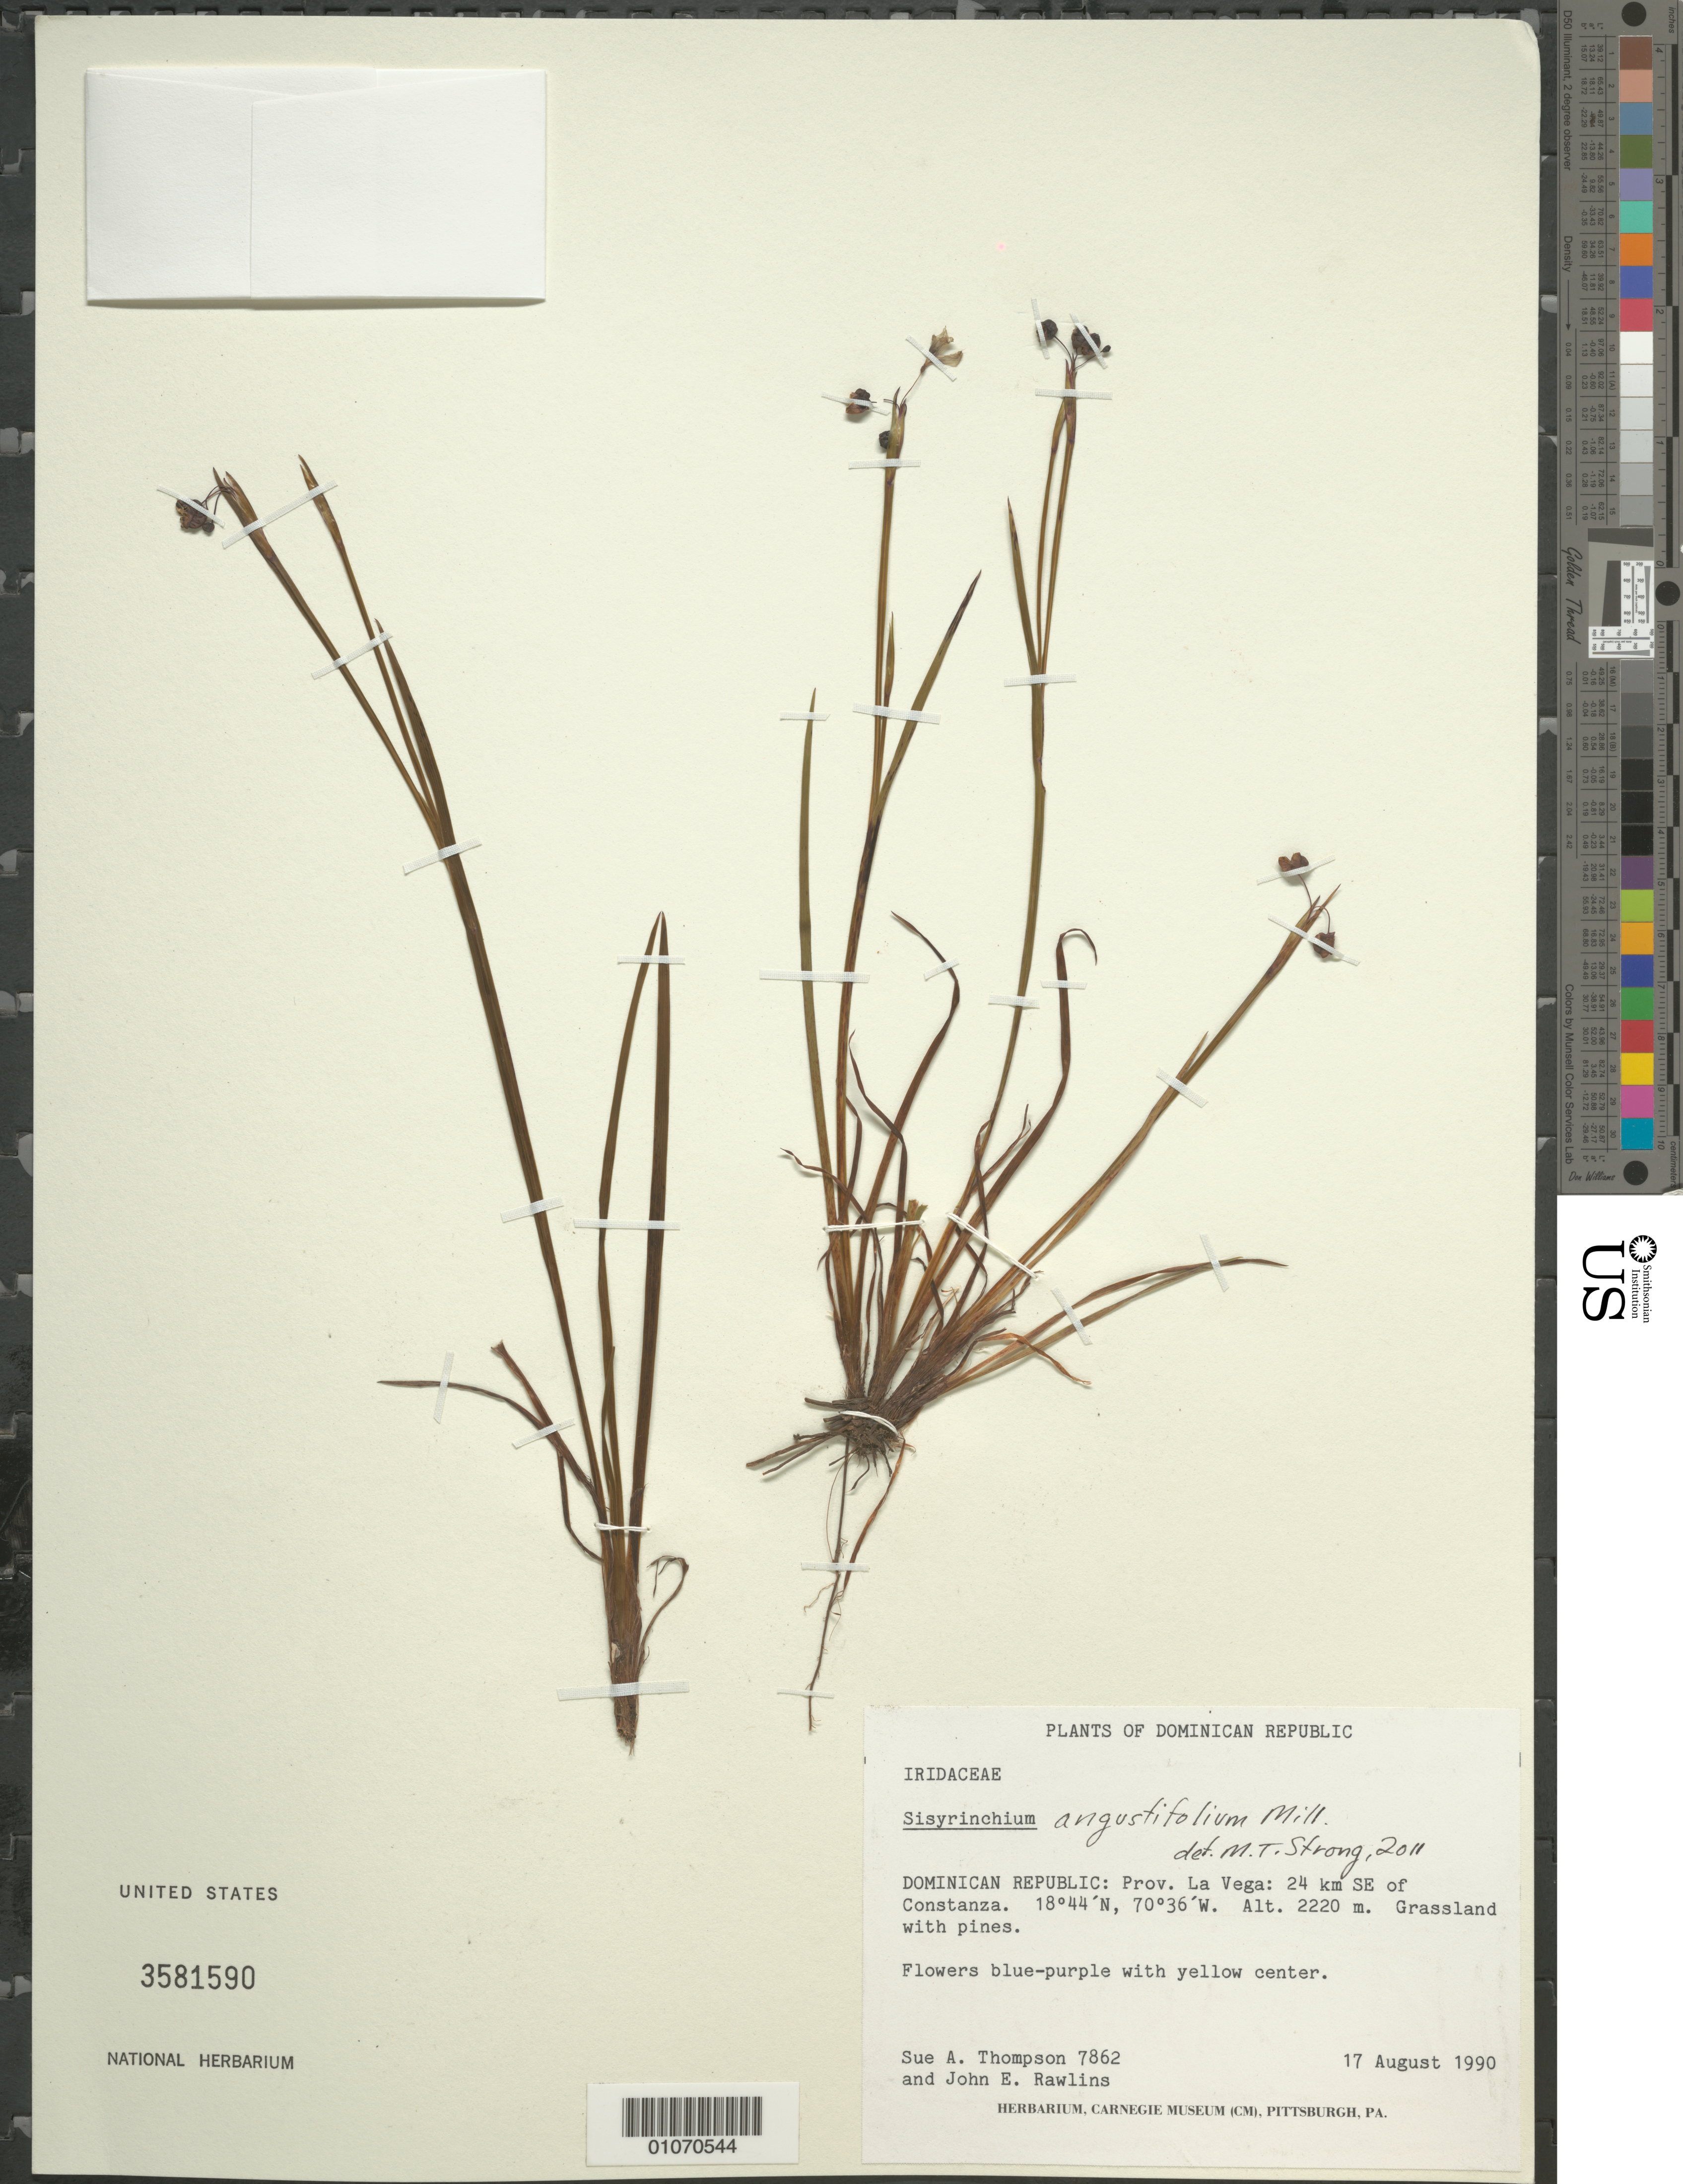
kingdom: Plantae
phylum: Tracheophyta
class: Liliopsida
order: Asparagales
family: Iridaceae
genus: Sisyrinchium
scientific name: Sisyrinchium angustifolium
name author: Mill.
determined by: Strong, M. T., (US), Smithsonian Institution - National Museum of Natural History (UNITED STATES)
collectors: S. A. Thompson & J. Rawlins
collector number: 7862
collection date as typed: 17 Aug 1990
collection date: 1990-08-17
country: Dominican Republic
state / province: La Vega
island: Hispaniola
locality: Constanza, 24 km SE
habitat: Grassland with pines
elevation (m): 2220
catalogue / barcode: US 3581590